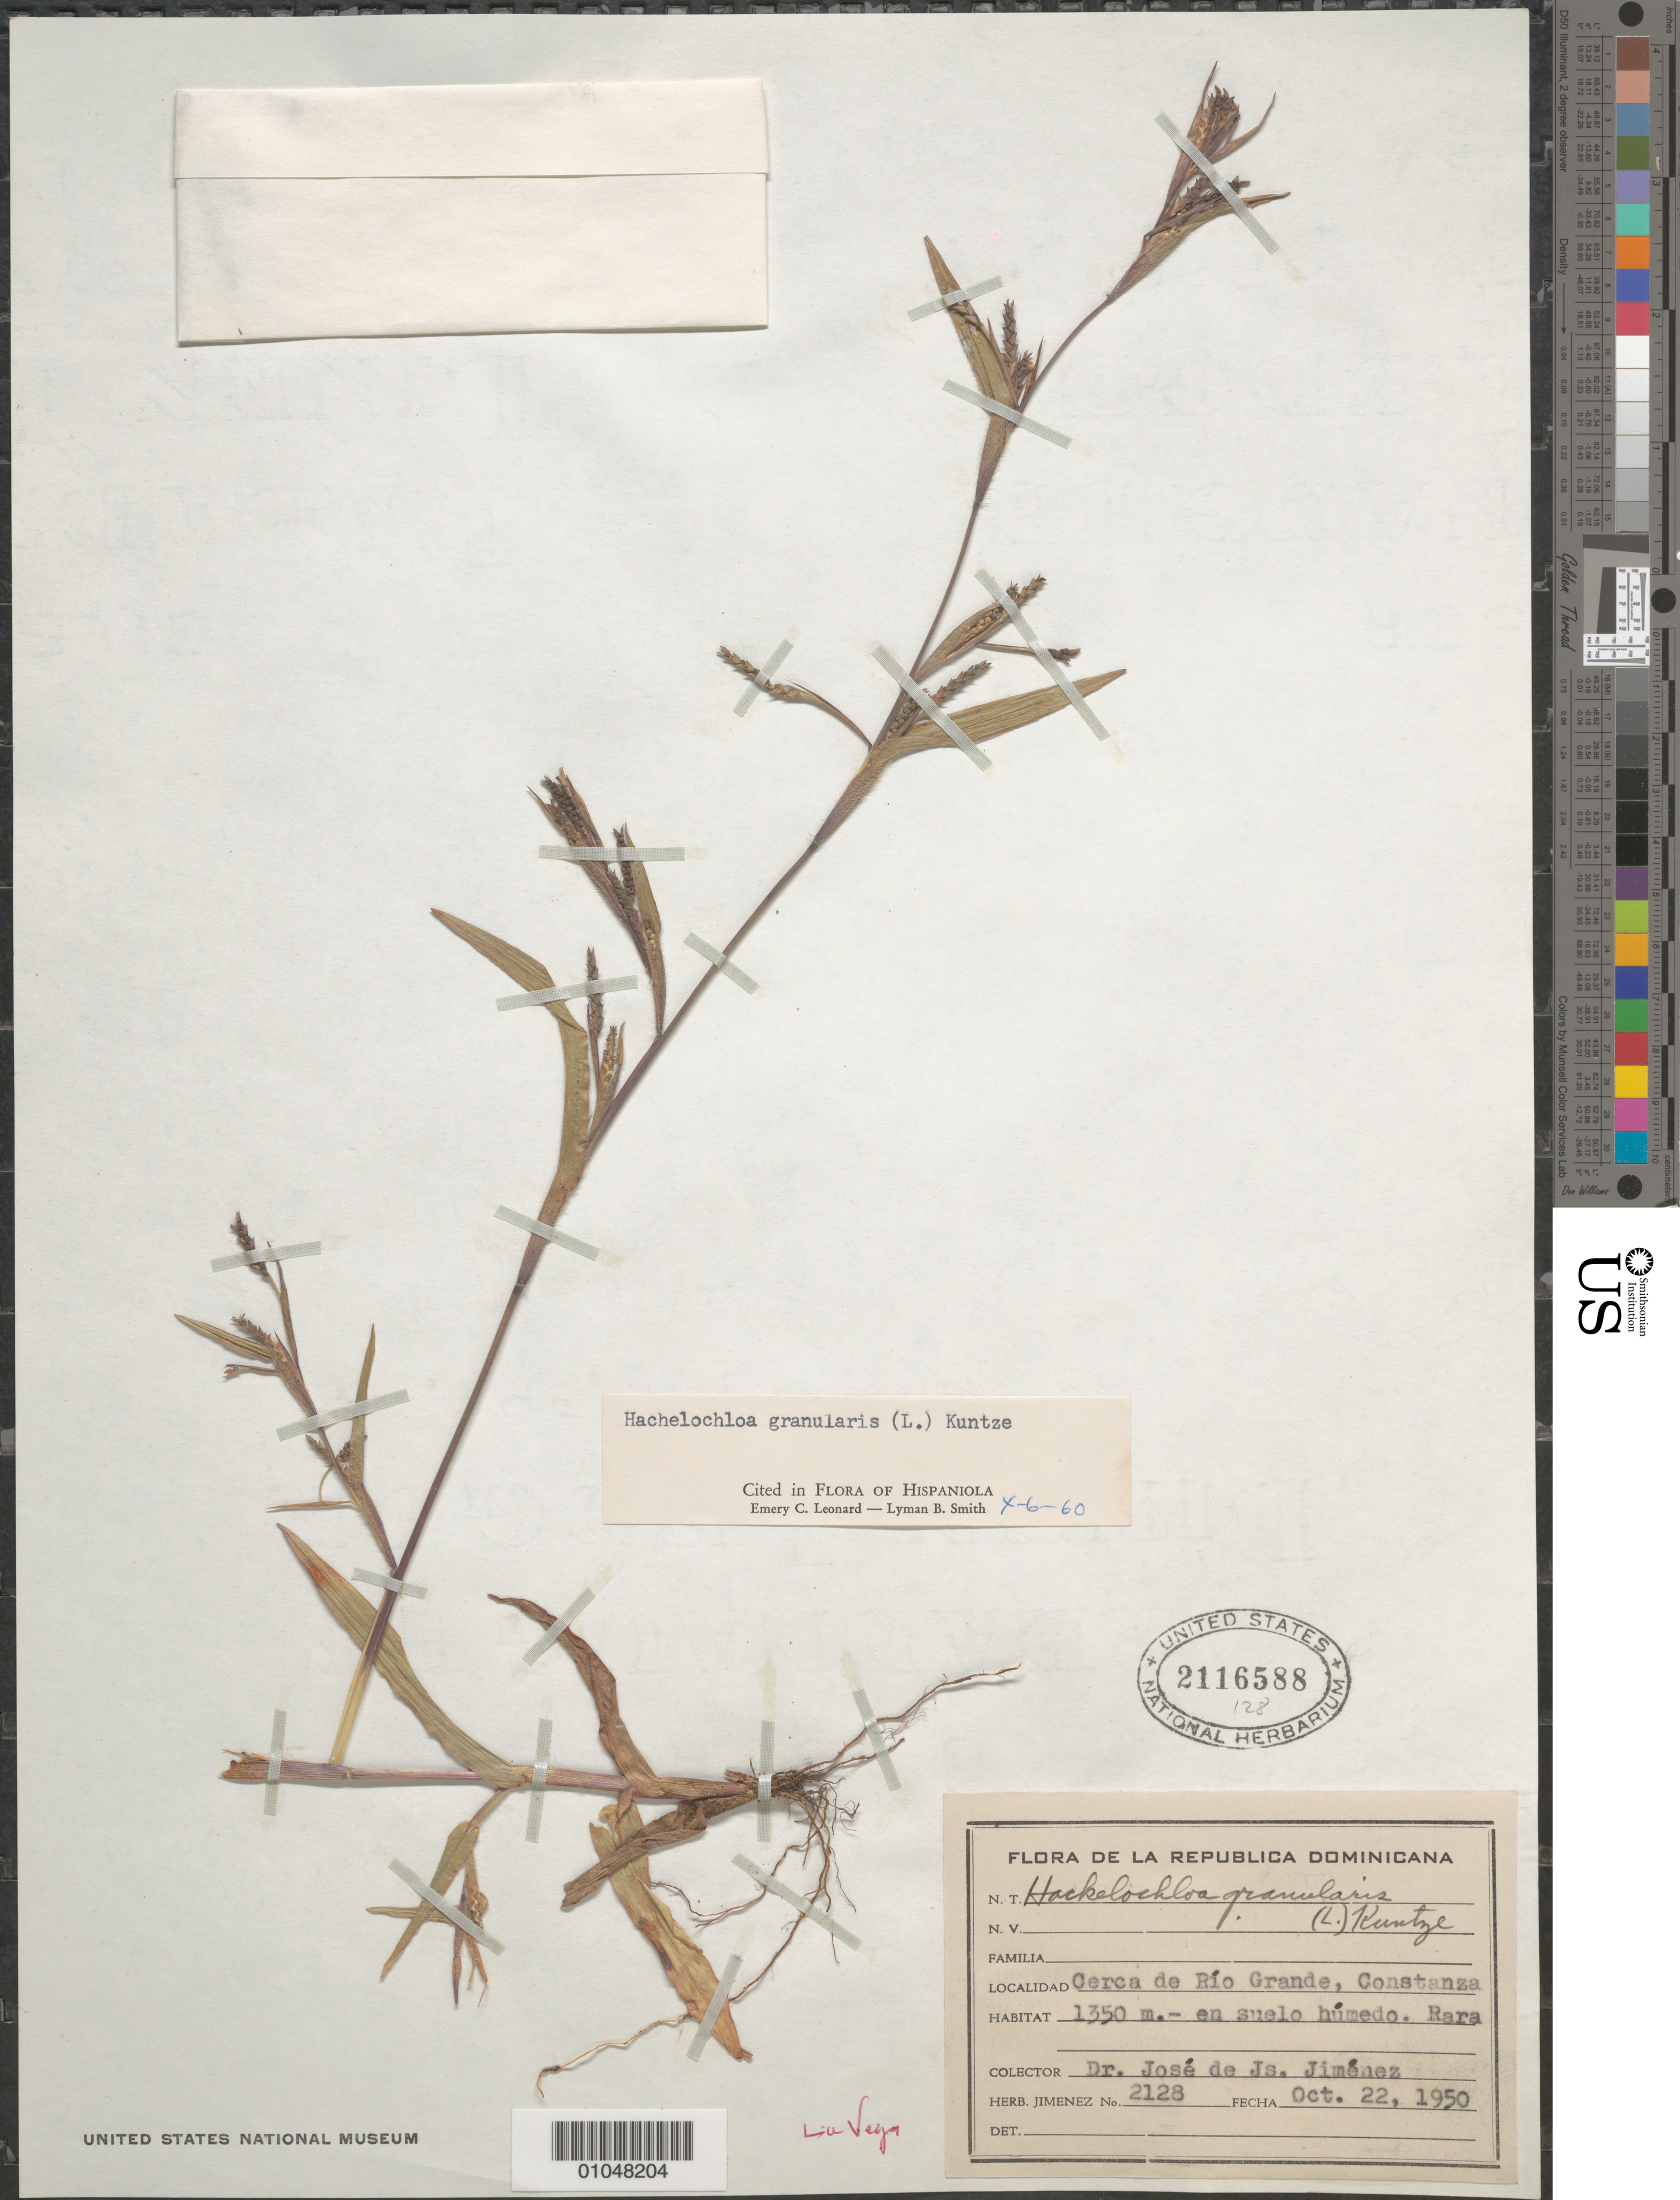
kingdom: Plantae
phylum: Tracheophyta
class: Liliopsida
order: Poales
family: Poaceae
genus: Hackelochloa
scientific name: Hackelochloa granularis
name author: (L.) Kuntze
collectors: J. J. Jiménez Almonte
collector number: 2128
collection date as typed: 22 Oct 1950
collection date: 1950-10-22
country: Dominican Republic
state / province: La Vega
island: Hispaniola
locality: near the Rio Grande, Constanza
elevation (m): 1350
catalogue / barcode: US 2116588